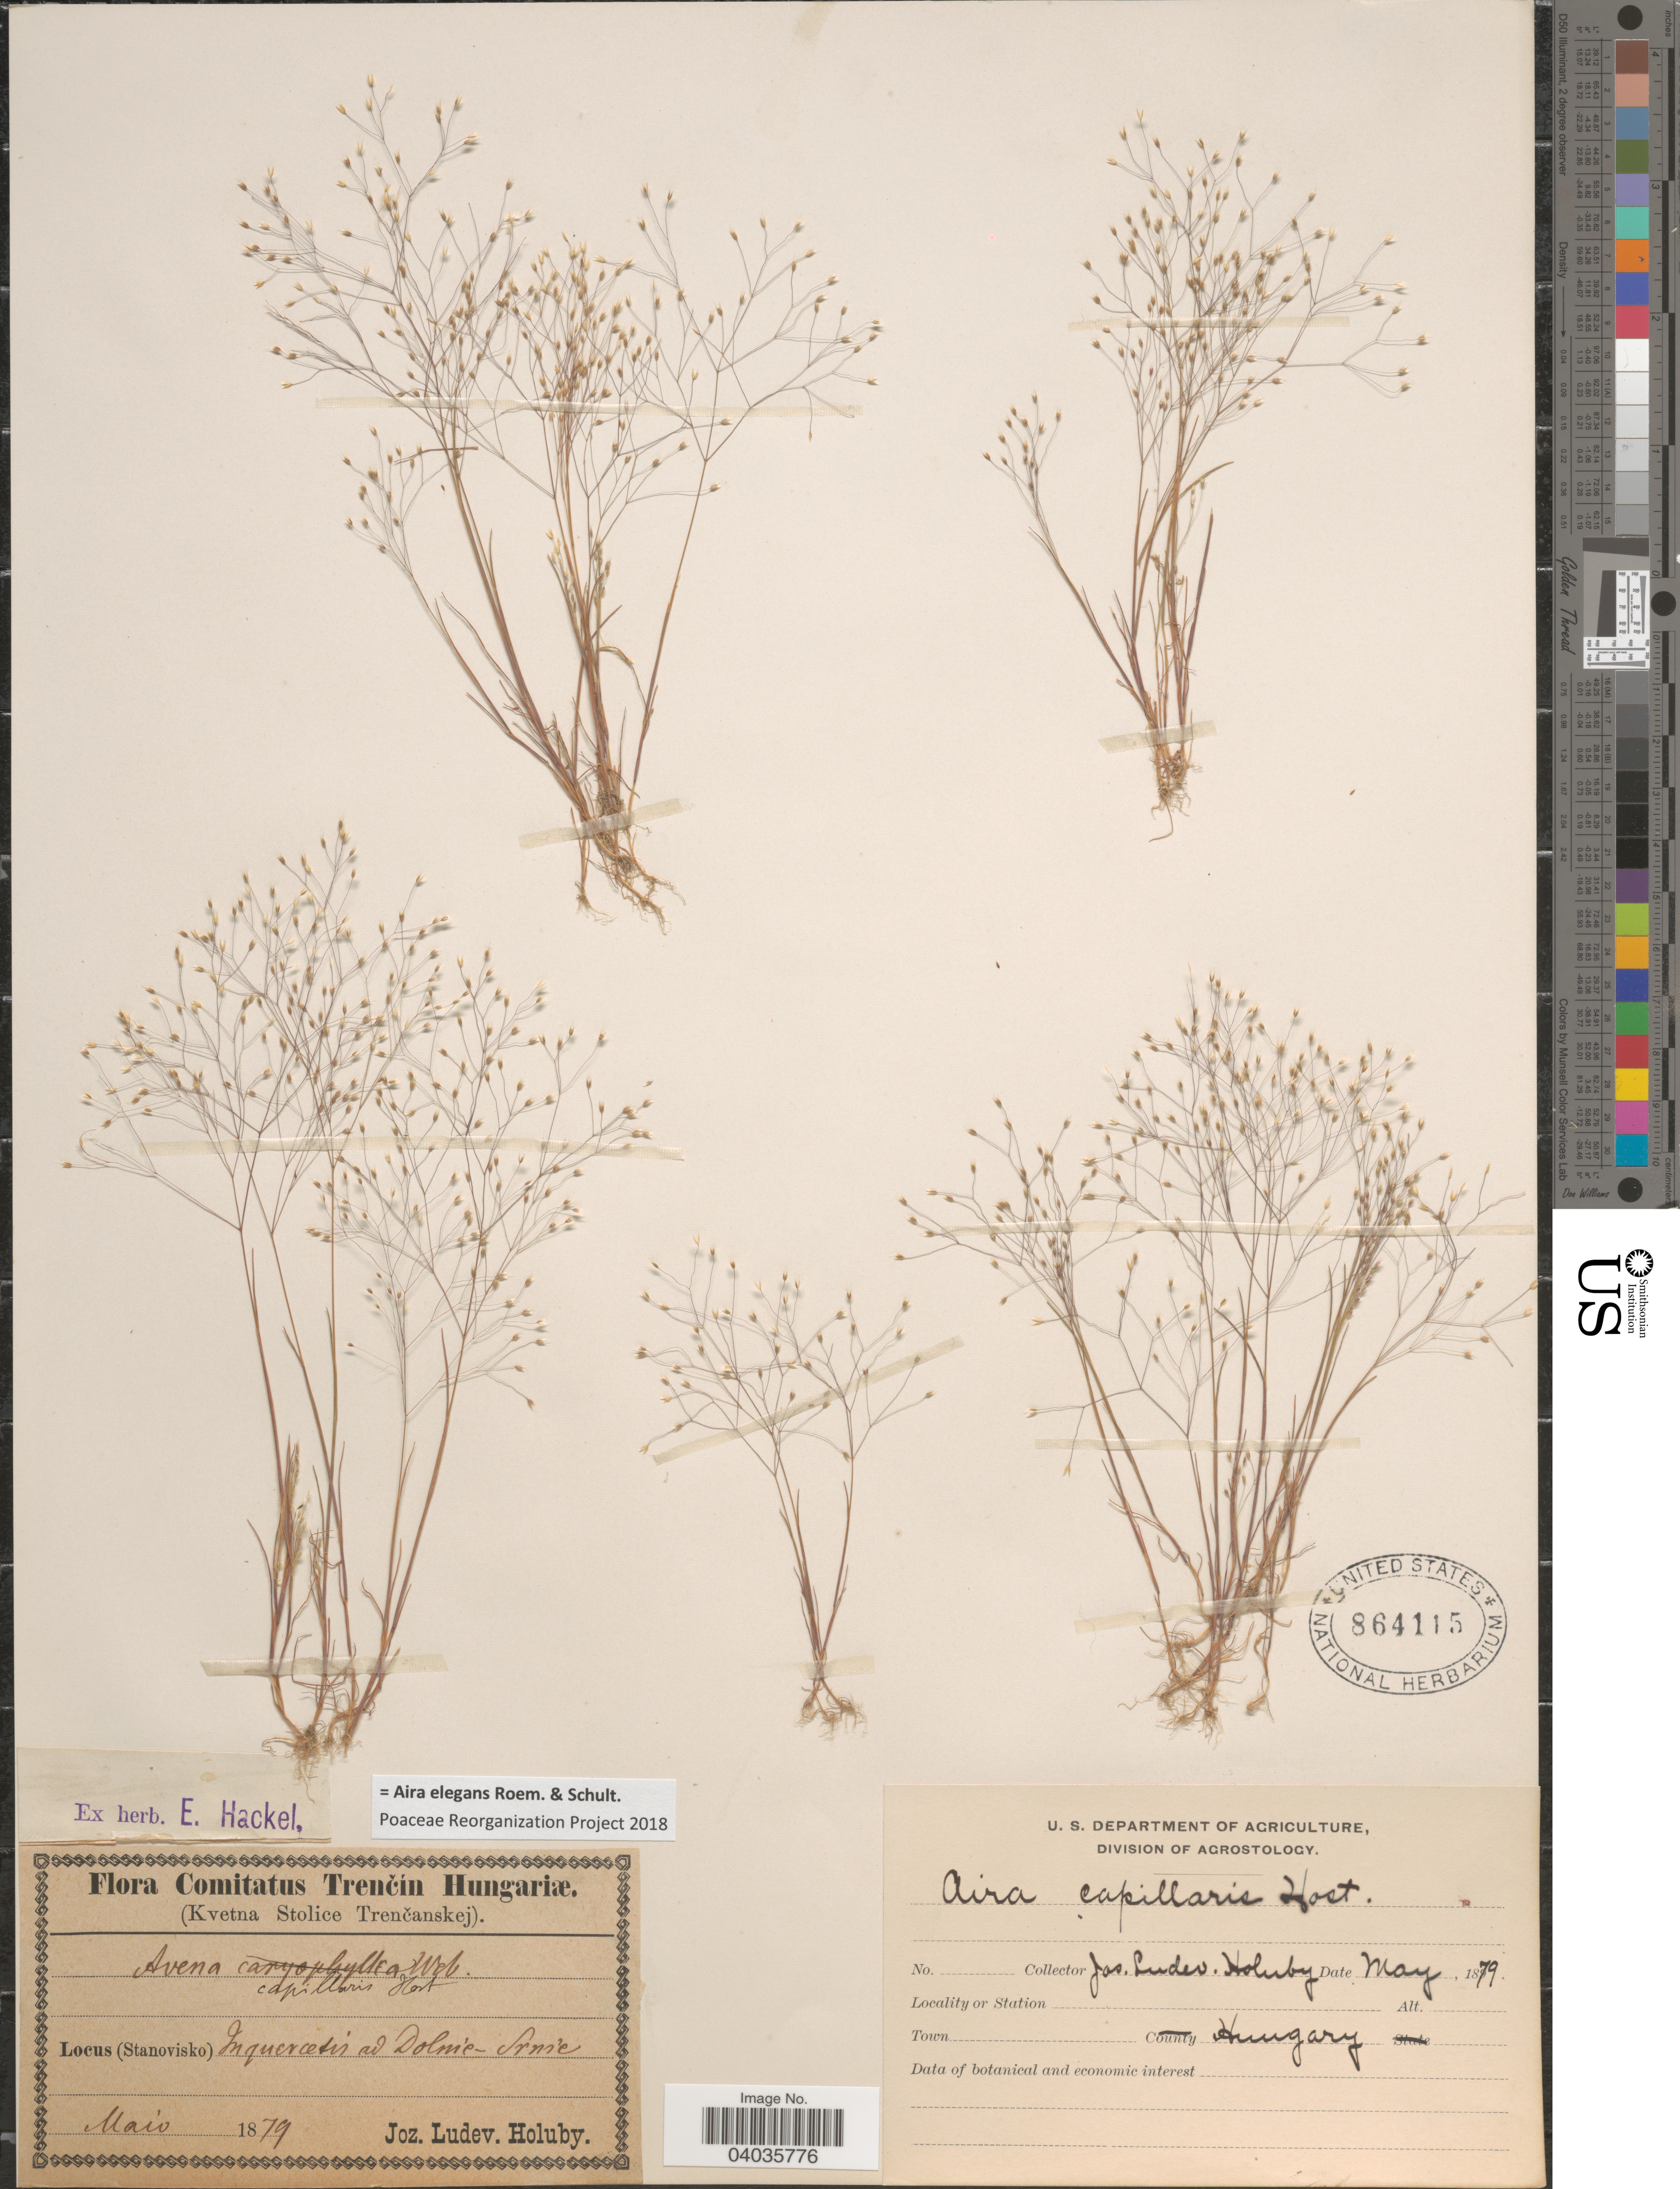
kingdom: Plantae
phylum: Tracheophyta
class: Liliopsida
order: Poales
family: Poaceae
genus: Aira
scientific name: Aira elegans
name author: L.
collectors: J. Holuby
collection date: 1879-05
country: Slovakia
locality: Comitatus Trenčín Hungariæ. Stanovisko. In quercetis ad Dolnie-Srnie.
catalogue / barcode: US 864115